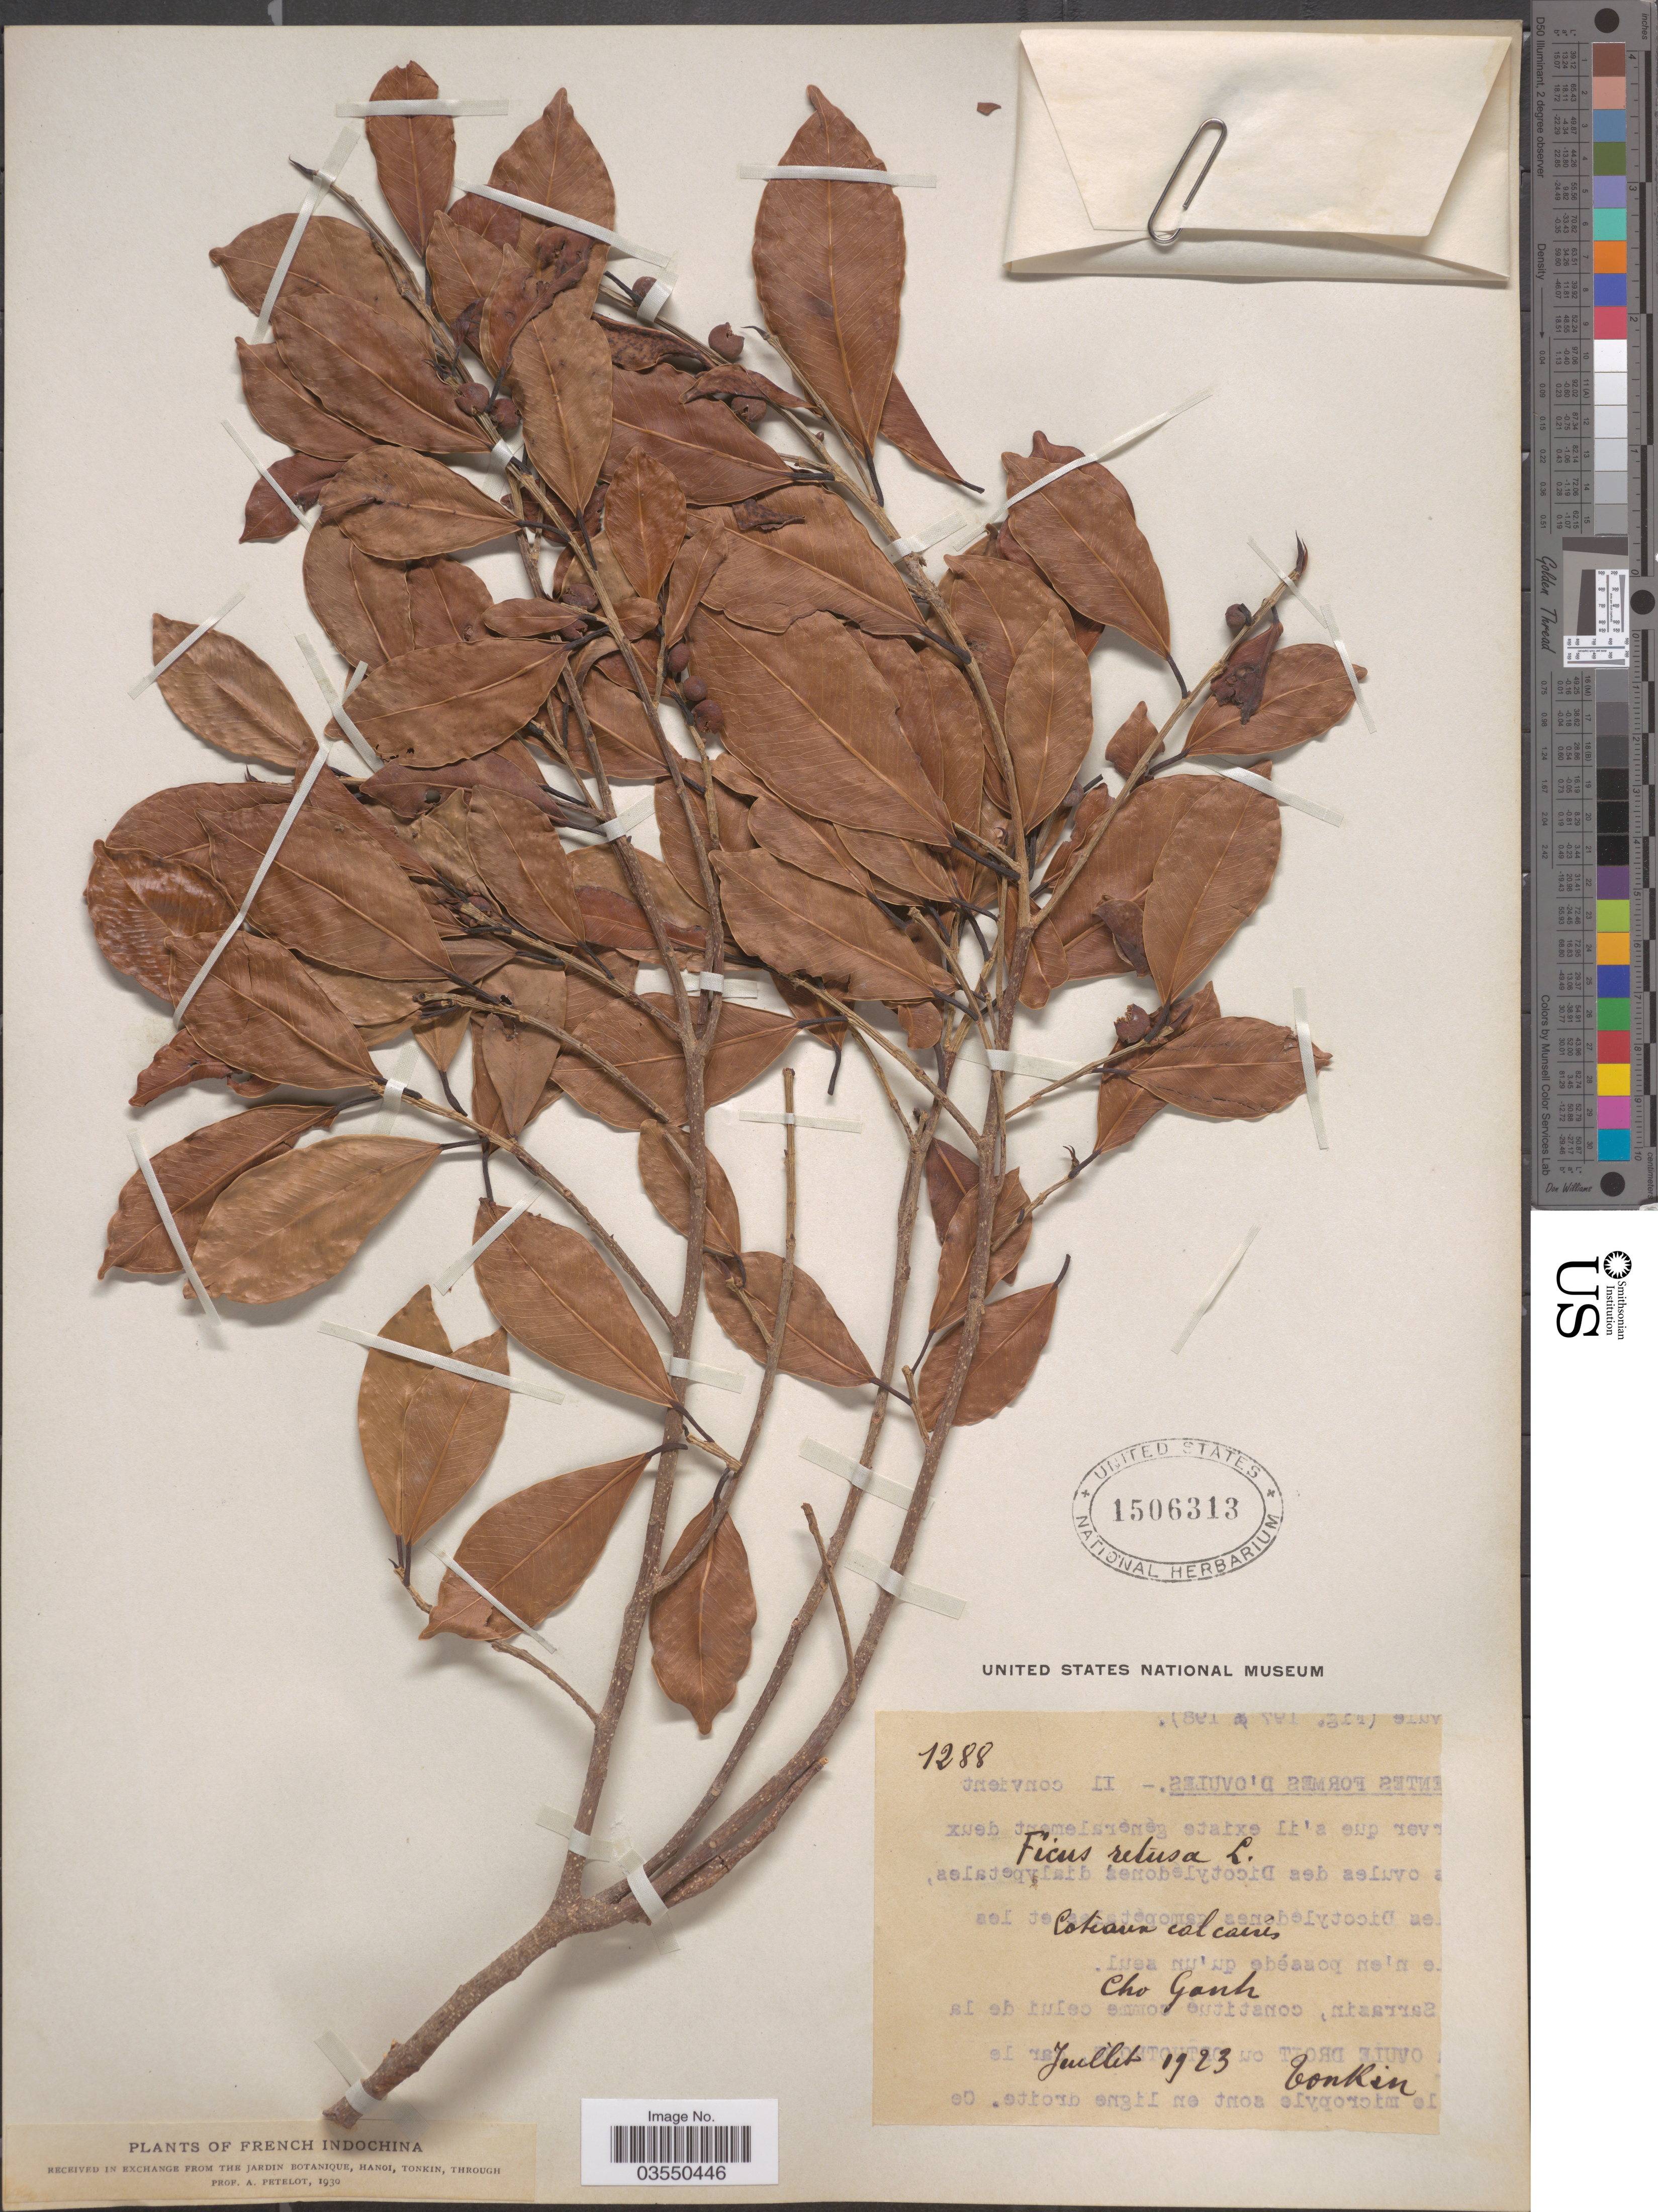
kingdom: Plantae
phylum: Tracheophyta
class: Magnoliopsida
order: Rosales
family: Moraceae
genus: Ficus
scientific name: Ficus microcarpa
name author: L. f.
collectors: A. Petelot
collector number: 1288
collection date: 1923-07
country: Vietnam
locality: French Indochina. Cho Ganh.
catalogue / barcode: US 1506313